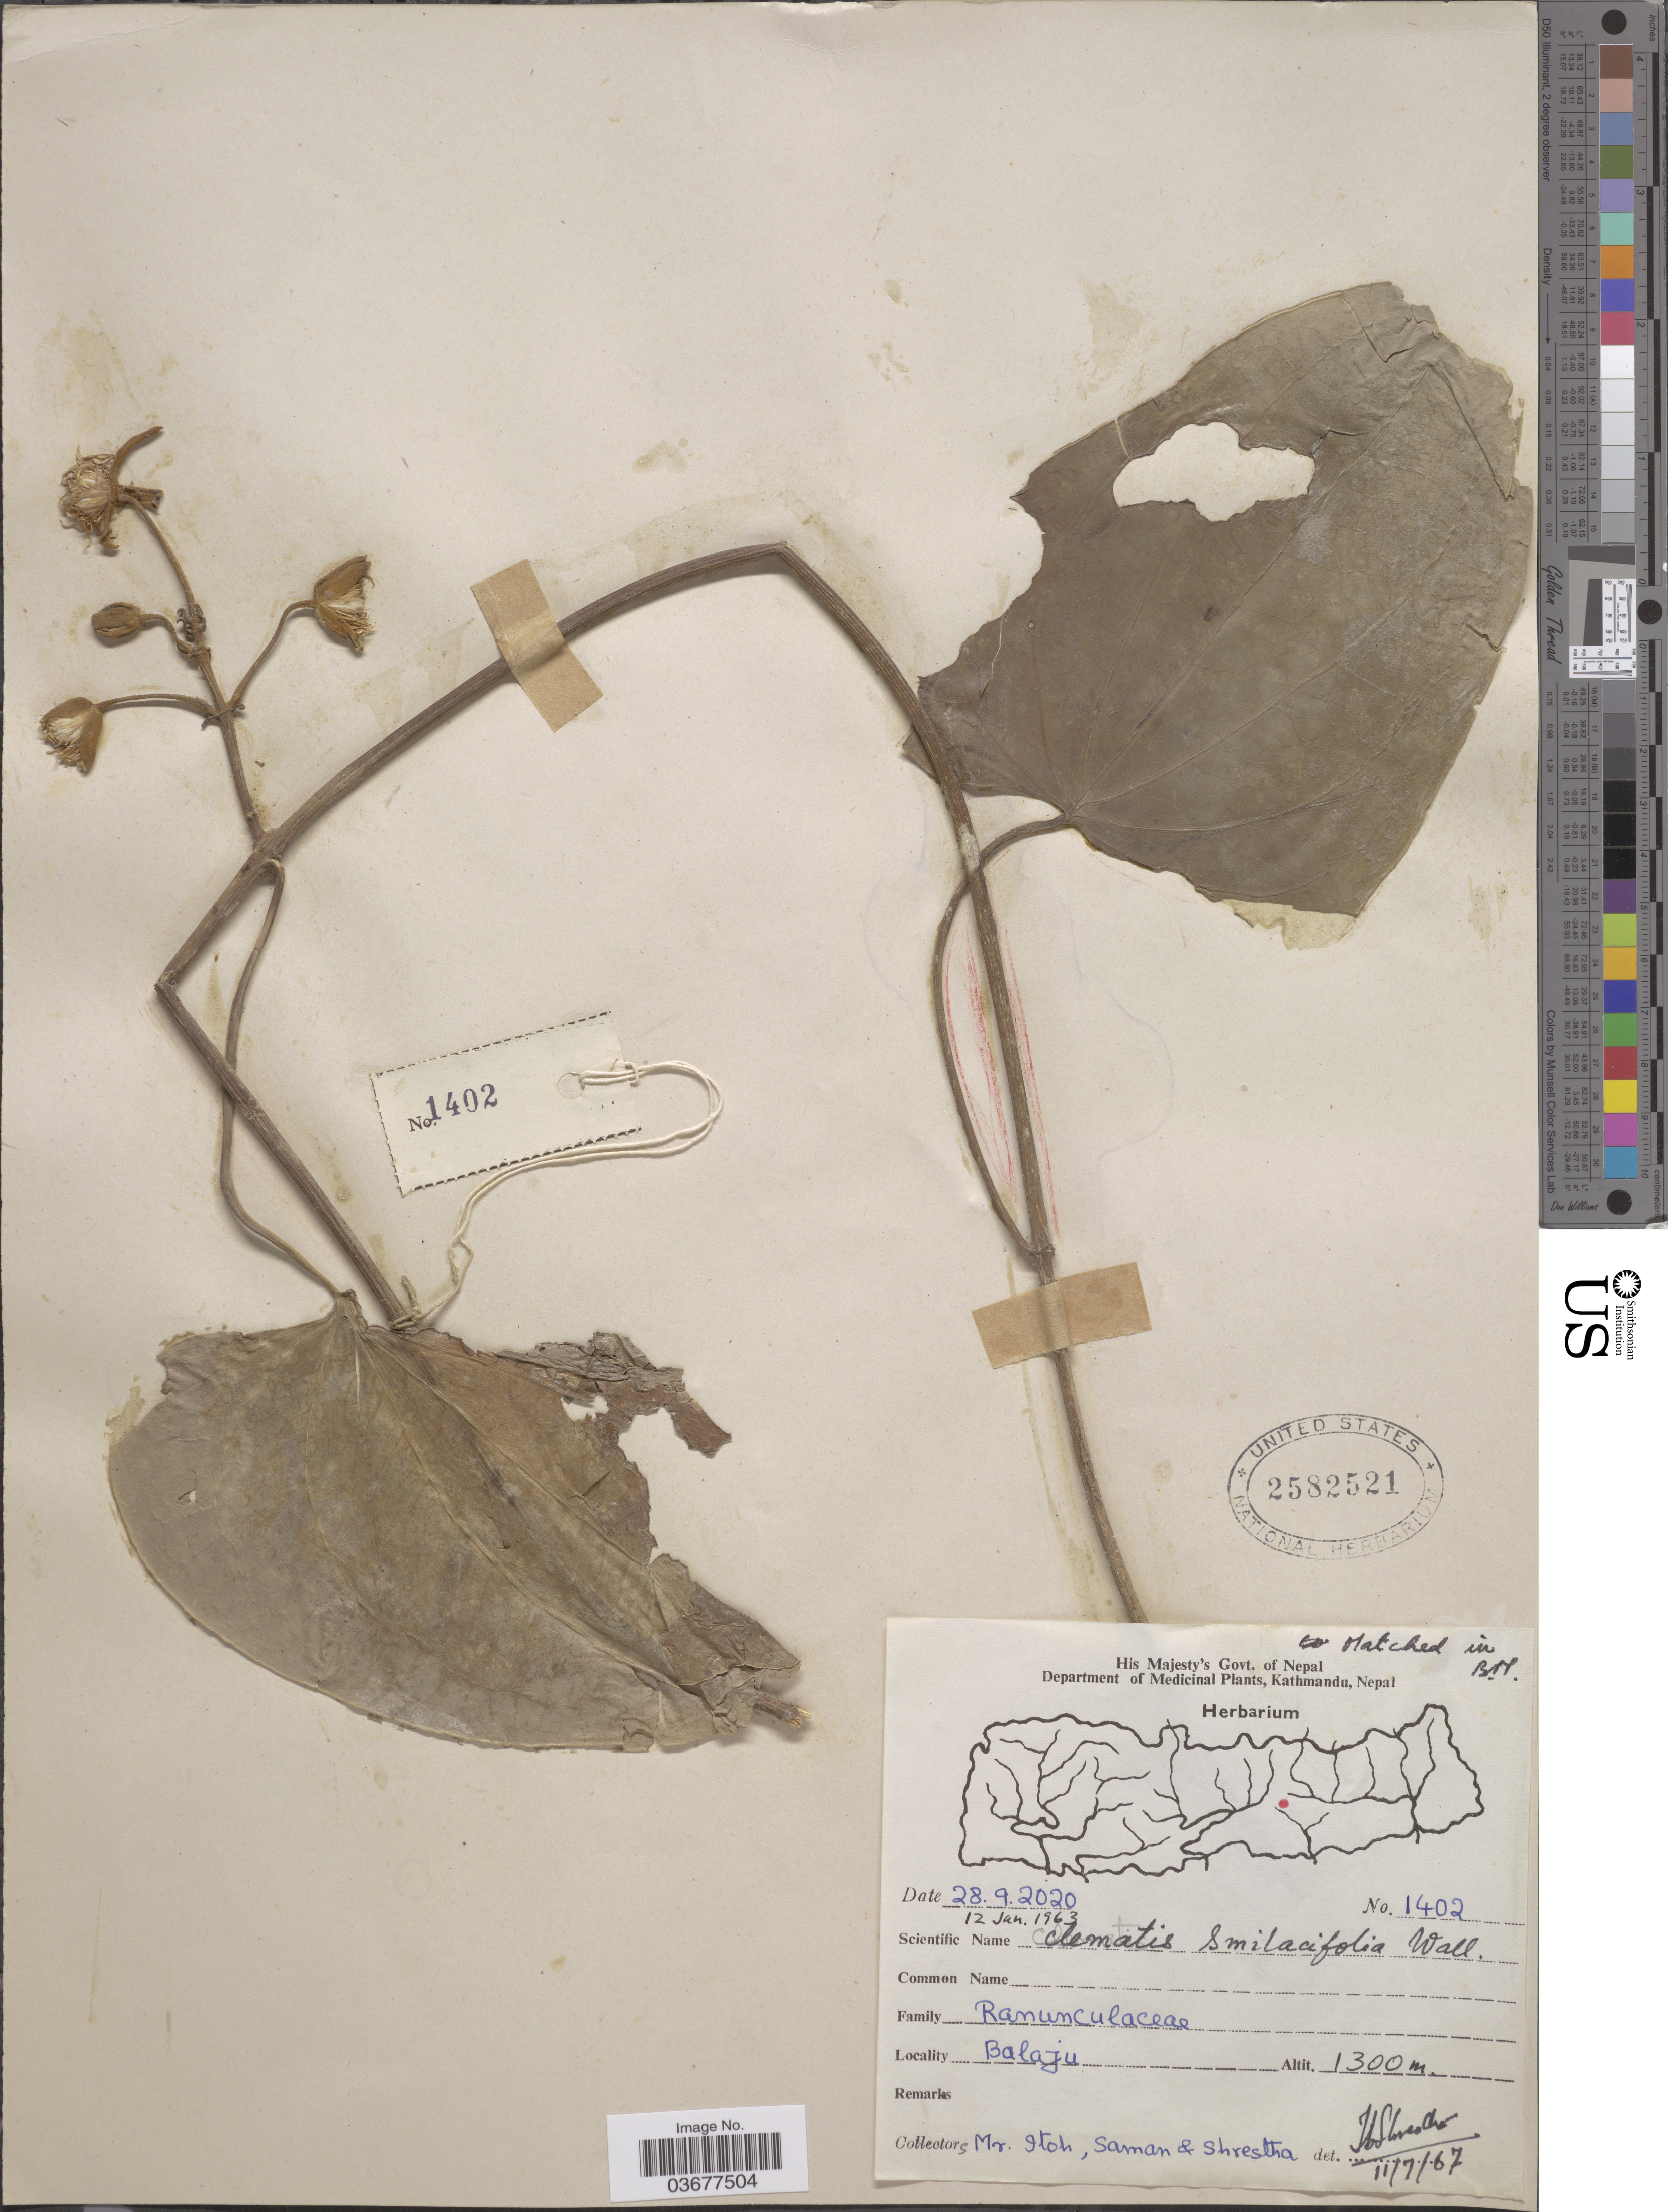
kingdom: Plantae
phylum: Tracheophyta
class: Magnoliopsida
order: Ranunculales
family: Ranunculaceae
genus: Clematis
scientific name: Clematis smilacifolia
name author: Wall.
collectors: M. Itoh, -. Saman & -. Shrestha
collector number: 1402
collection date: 1963-01-12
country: Nepal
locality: Balaju.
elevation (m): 1300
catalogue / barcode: US 2582521